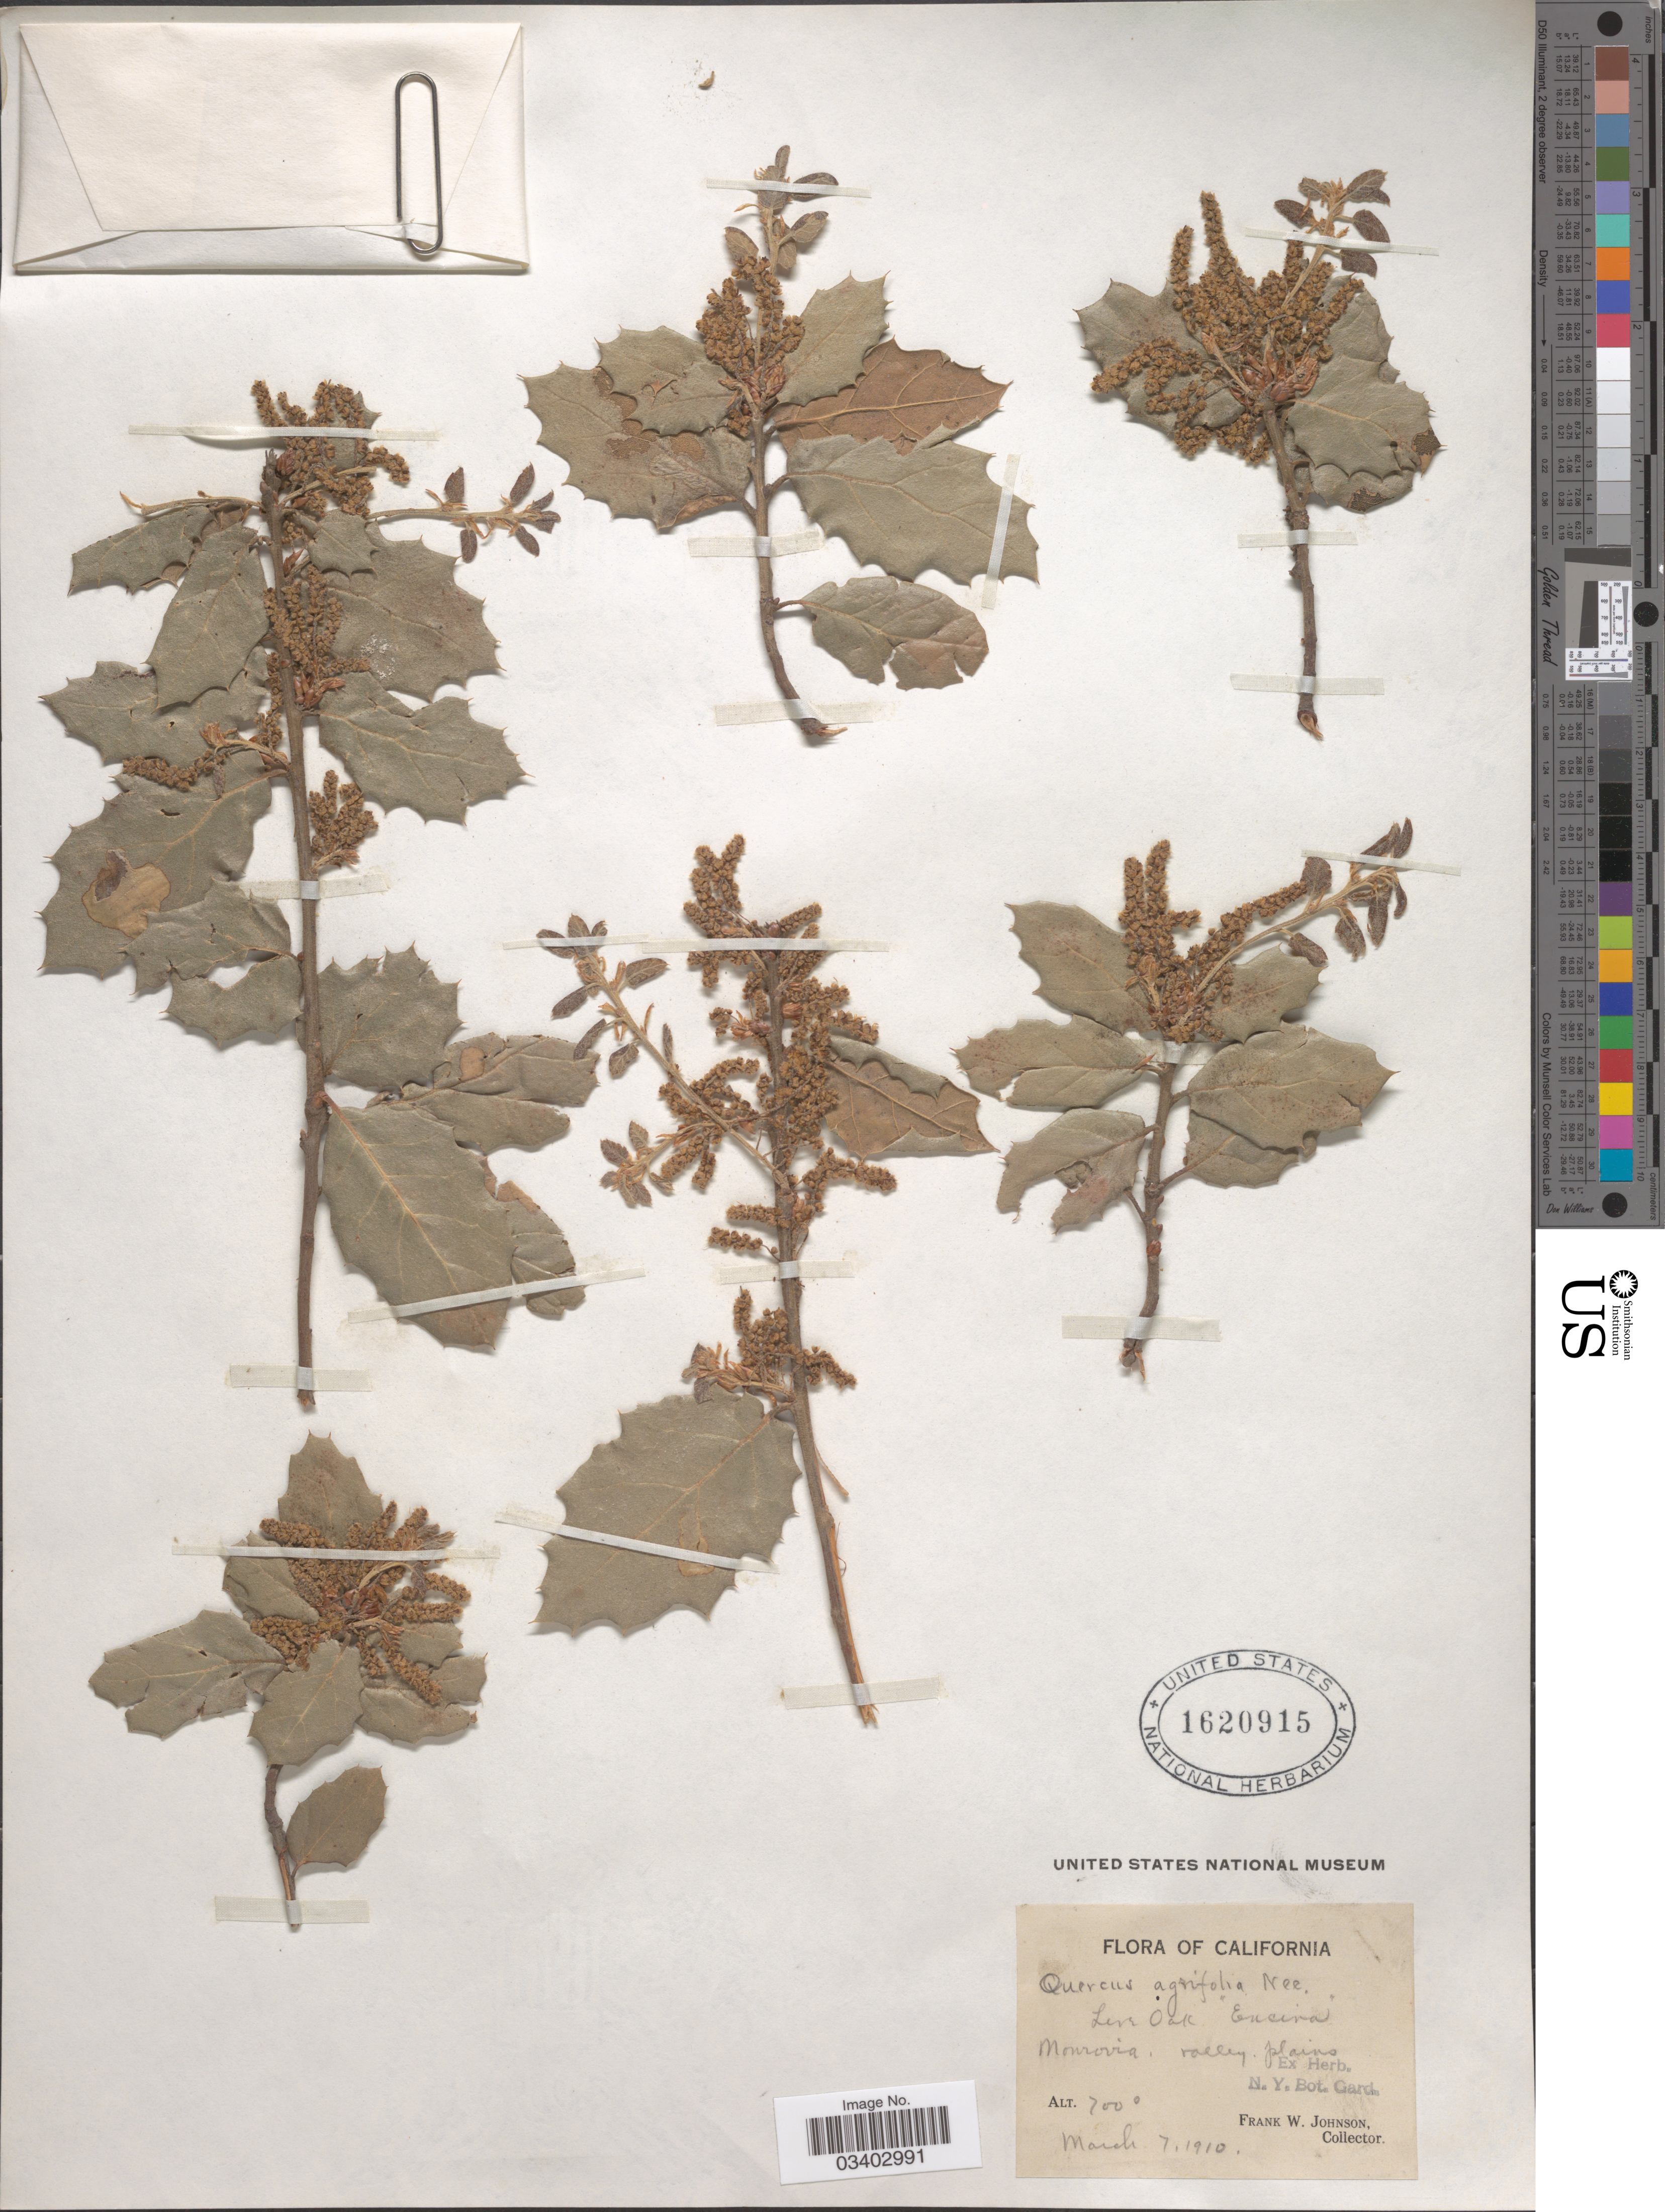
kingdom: Plantae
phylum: Tracheophyta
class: Magnoliopsida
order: Fagales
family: Fagaceae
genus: Quercus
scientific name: Quercus agrifolia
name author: Née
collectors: F. W. Johnson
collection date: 1910-03-07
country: United States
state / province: California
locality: Encina Monrovia, valley plains.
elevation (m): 213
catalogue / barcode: US 1620915